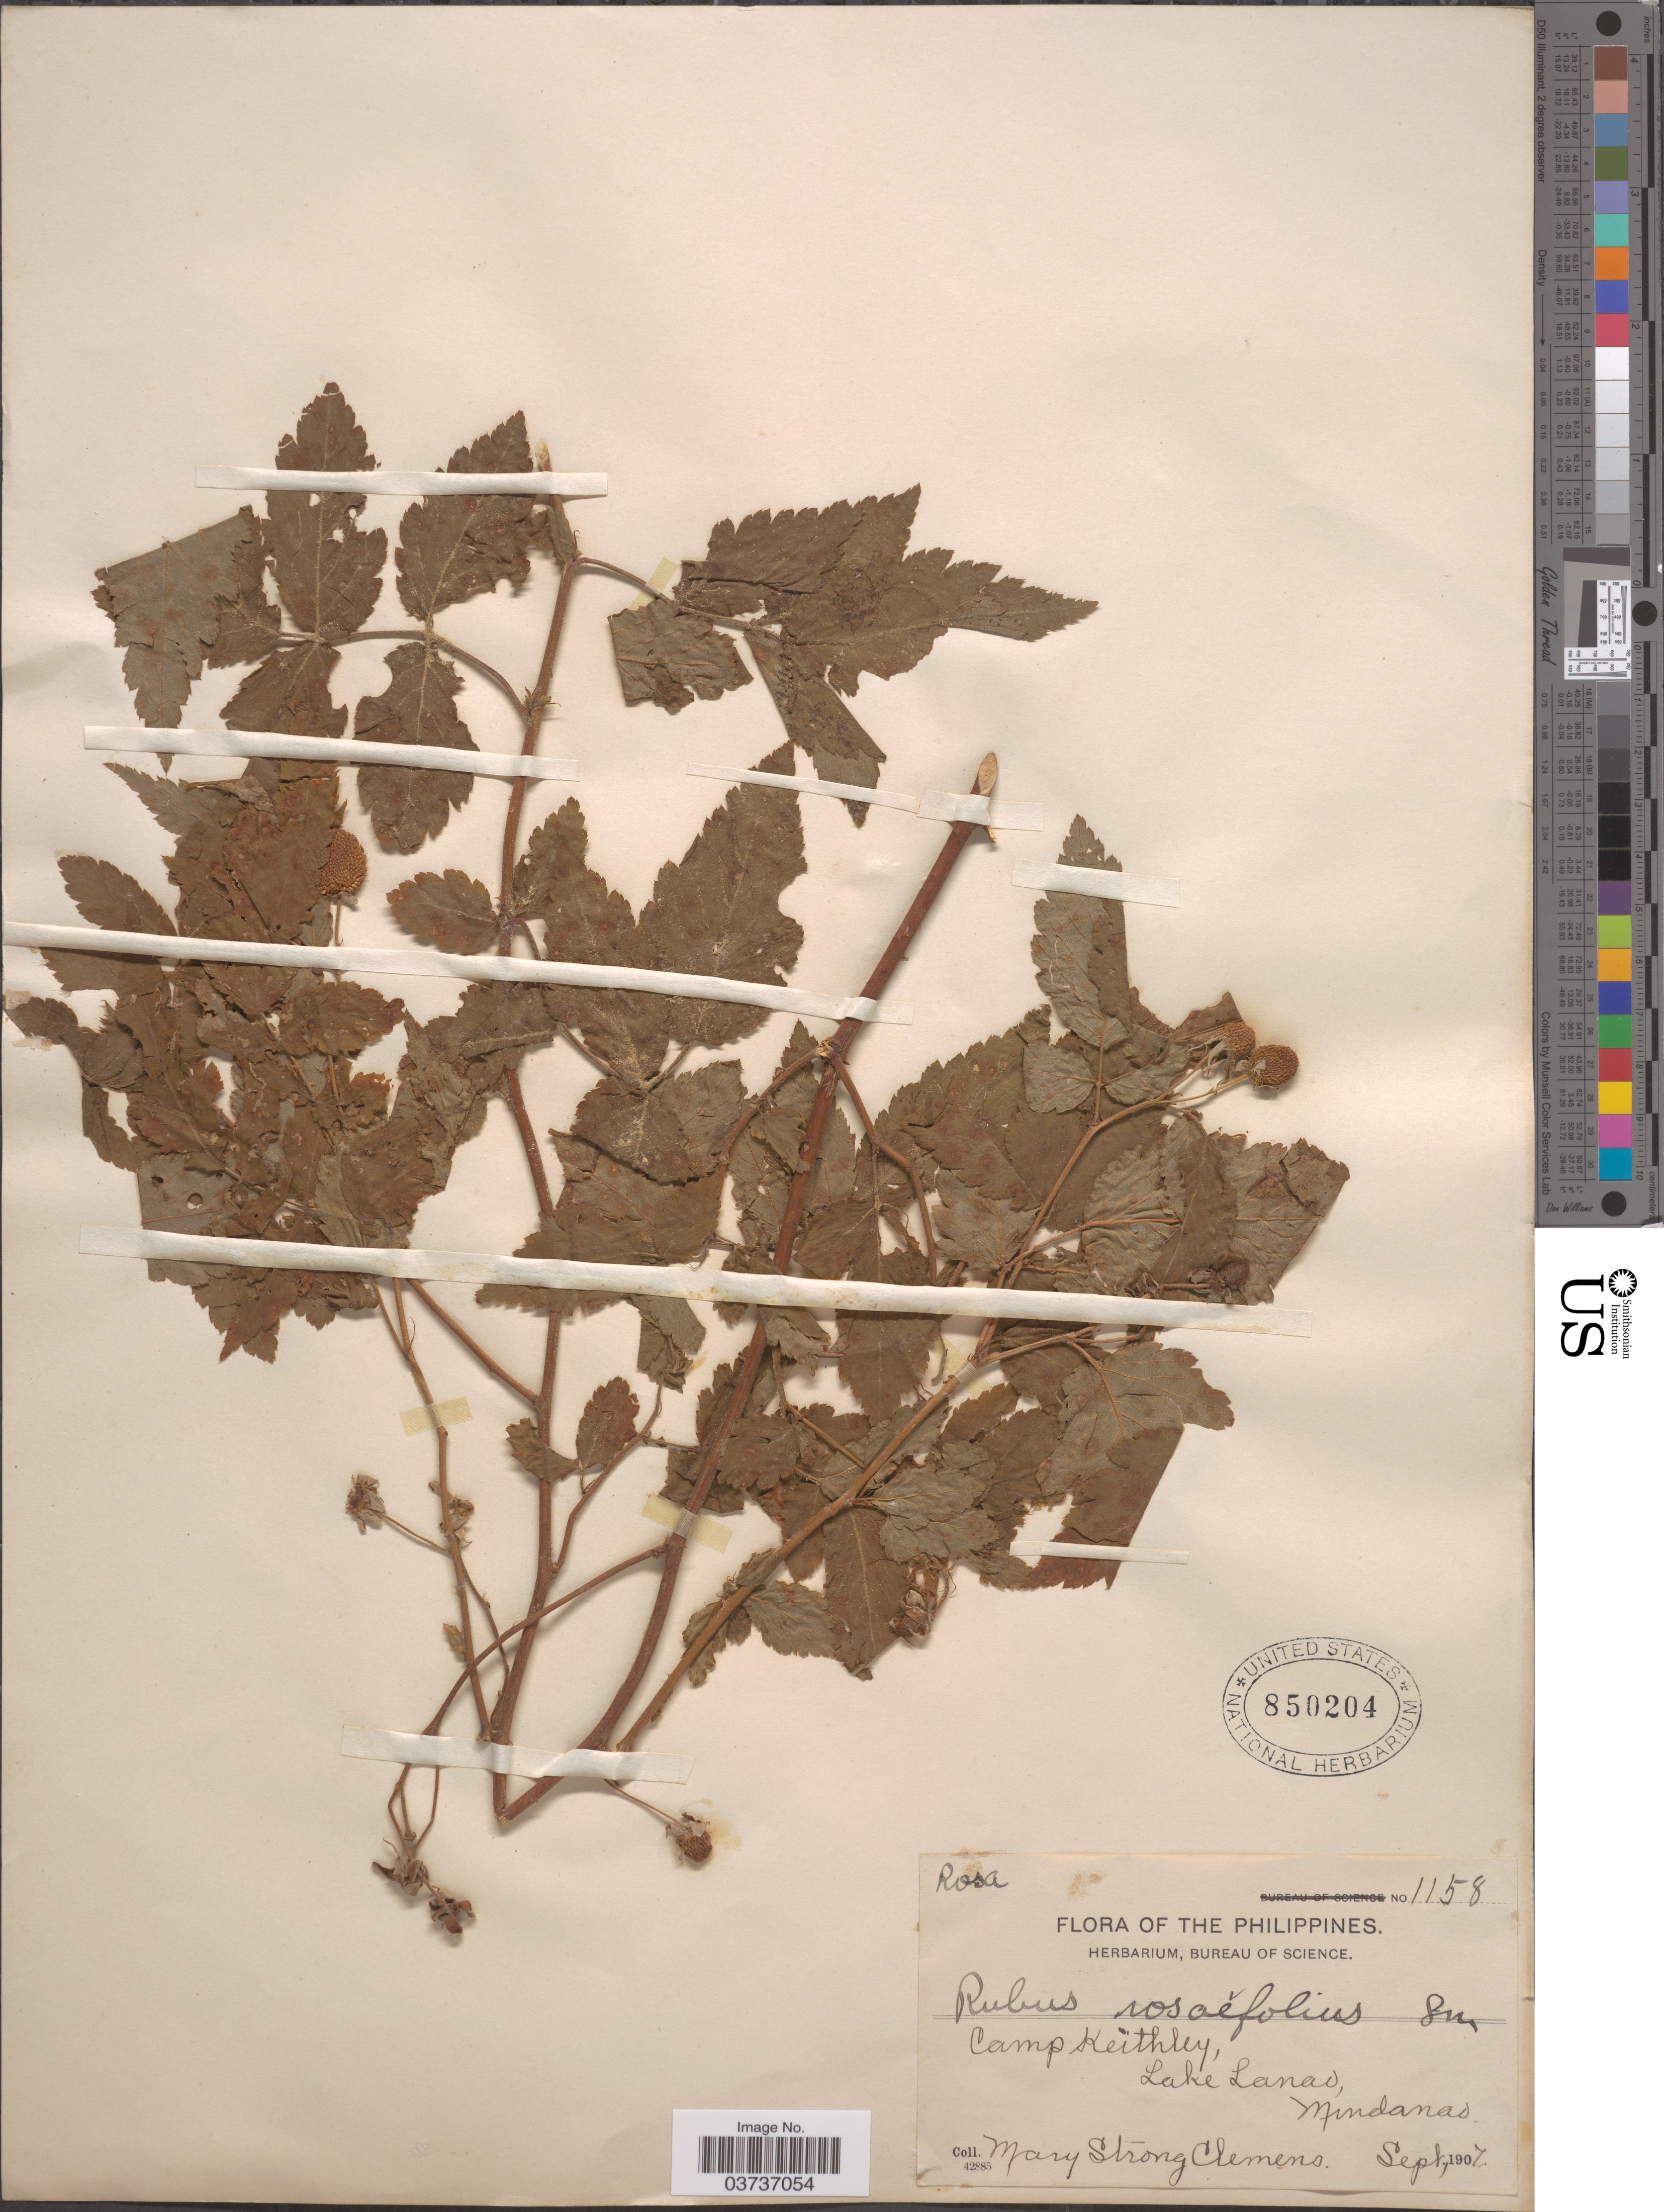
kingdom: Plantae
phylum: Tracheophyta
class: Magnoliopsida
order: Rosales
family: Rosaceae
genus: Rubus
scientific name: Rubus rosaefolius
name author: Sm.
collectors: M. S. Clemens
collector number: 1158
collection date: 1907-09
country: Philippines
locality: Camp Keithley, Lake Lanao, Mindanao.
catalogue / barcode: US 850204